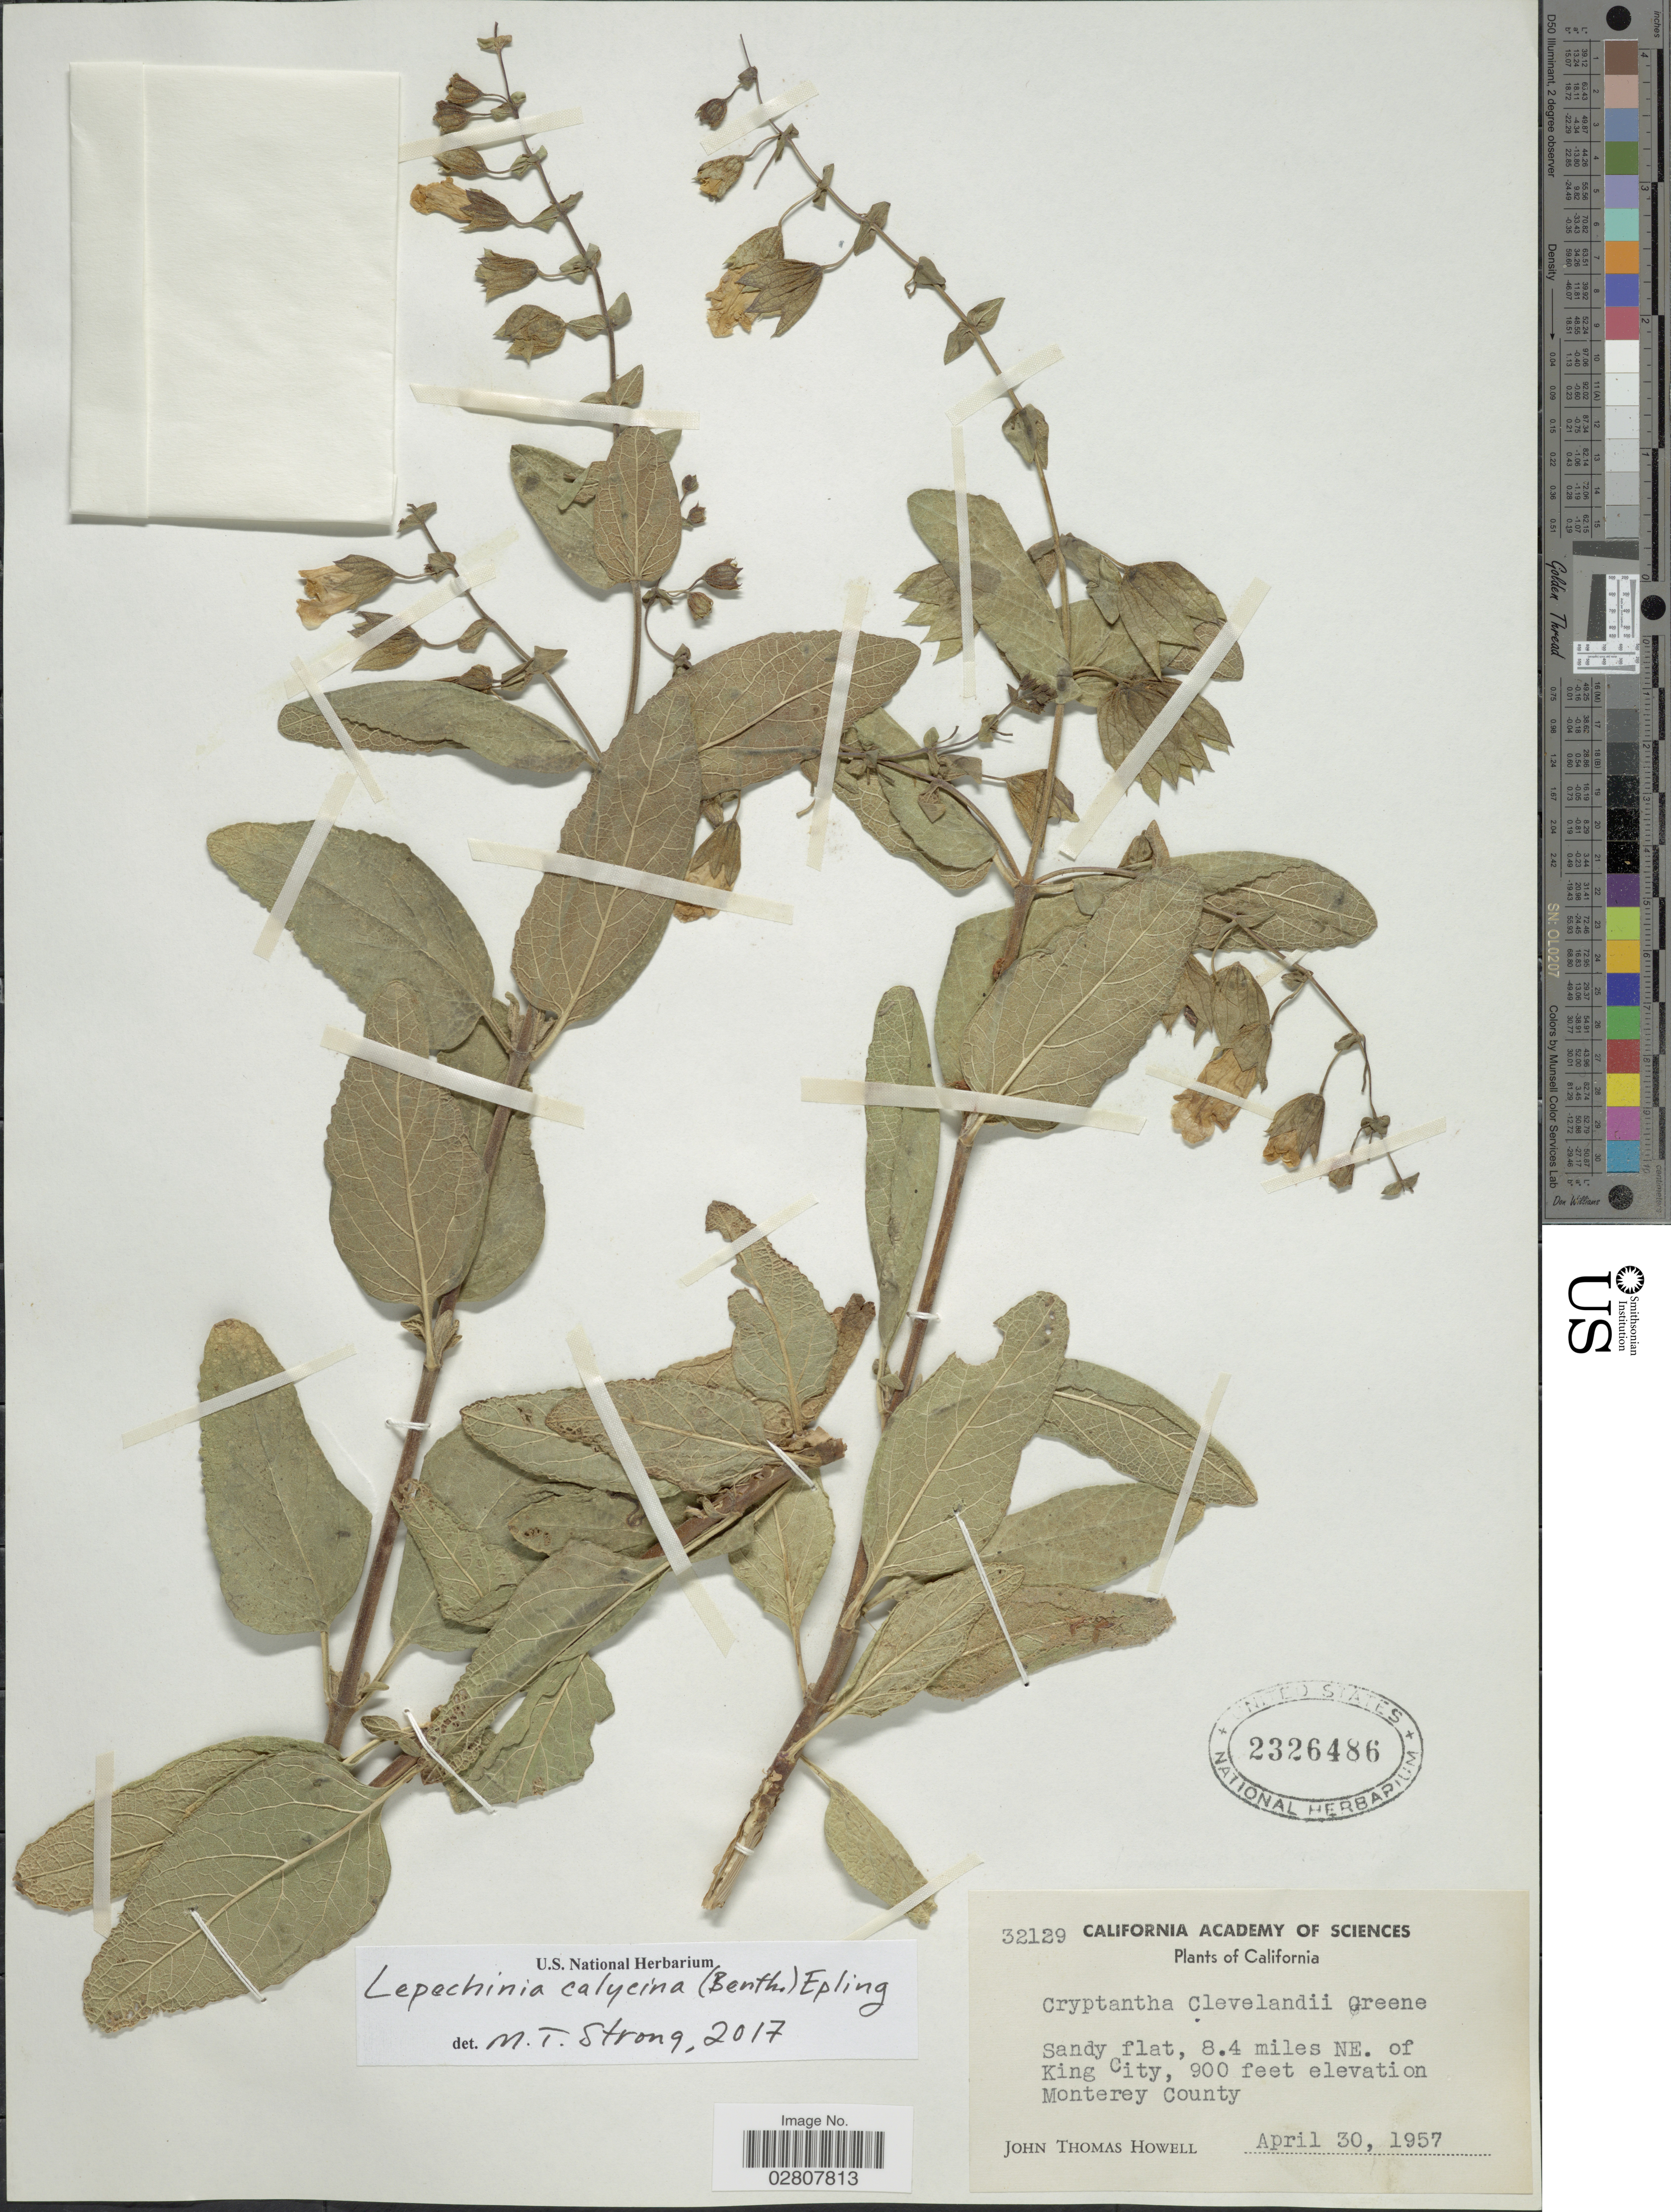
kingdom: Plantae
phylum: Tracheophyta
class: Magnoliopsida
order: Lamiales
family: Lamiaceae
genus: Lepechinia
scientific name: Lepechinia calycina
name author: (Benth.) Epling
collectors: J. T. Howell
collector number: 32129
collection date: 1957-04-30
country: United States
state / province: California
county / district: Monterey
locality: Sandy flat, 8.4 miles NE. of King City, Monterey County.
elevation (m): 274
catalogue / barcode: US 2326486